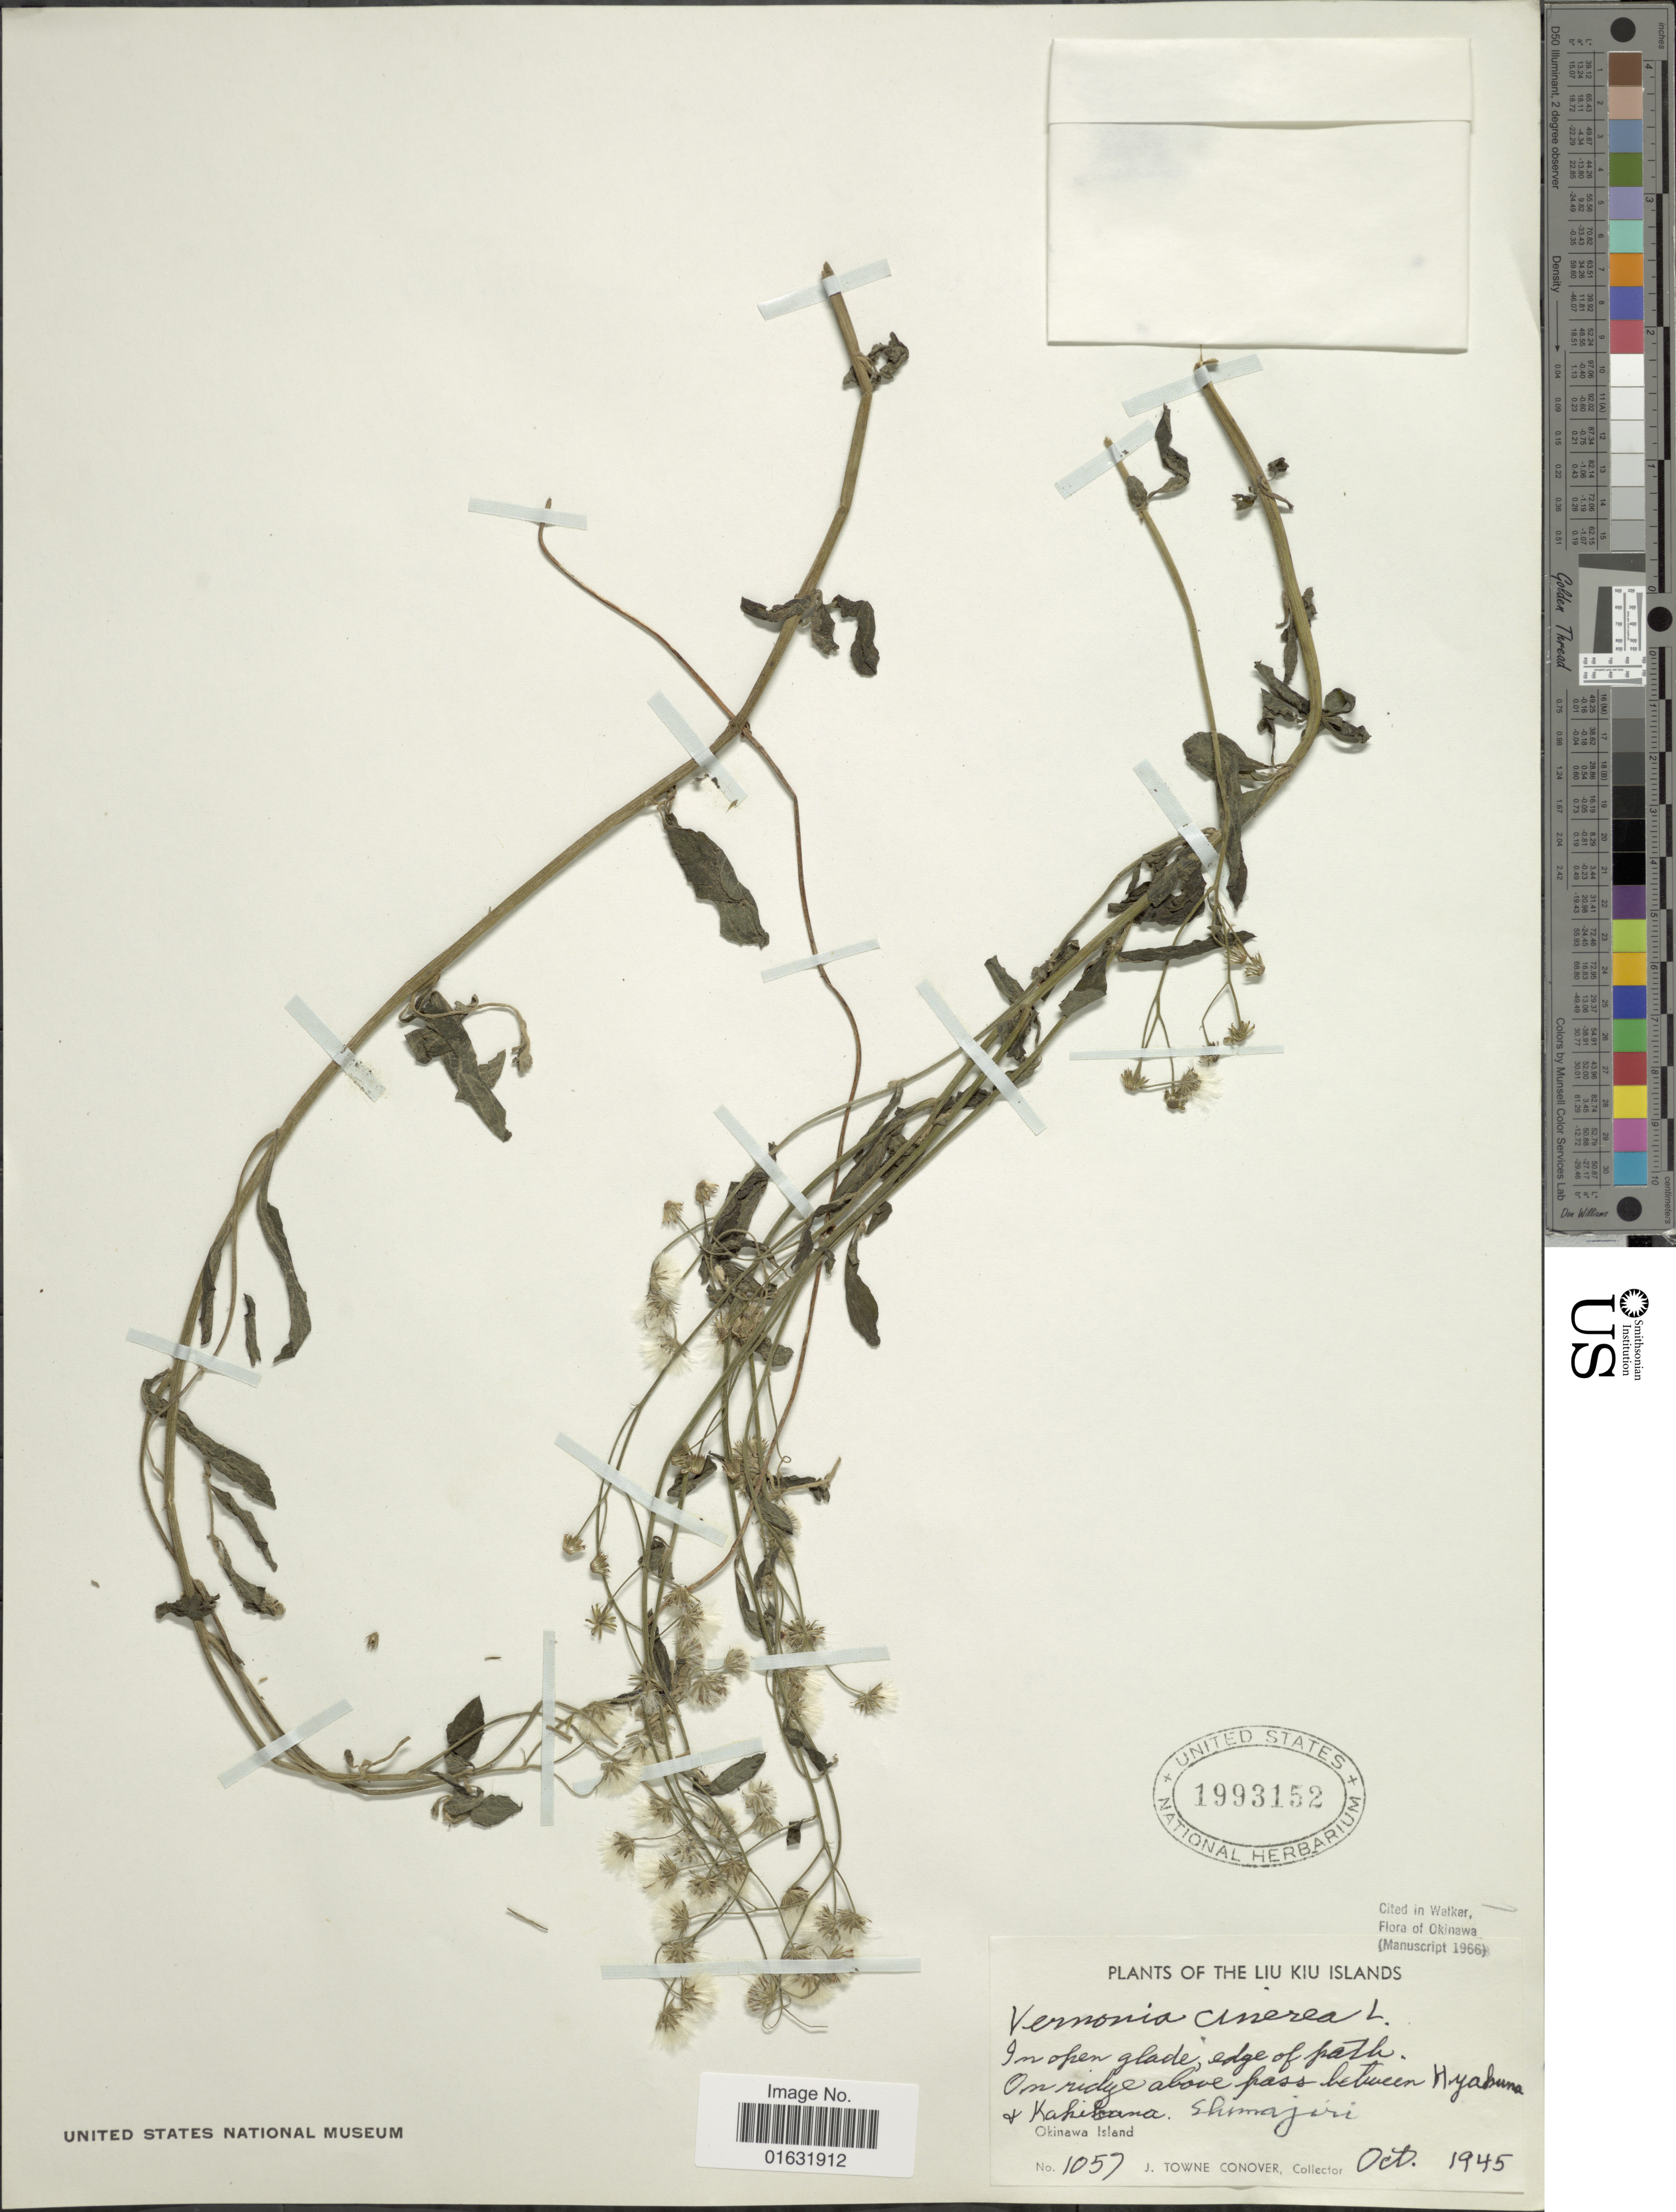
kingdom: Plantae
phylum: Tracheophyta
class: Magnoliopsida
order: Asterales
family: Asteraceae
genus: Cyanthillium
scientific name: Cyanthillium cinereum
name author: (L.) H. Rob.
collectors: J. T. Conover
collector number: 1057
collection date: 1945-10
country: Japan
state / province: Okinawa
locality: On ridge above pass between Hyakuna + Kakihara, Shimajari, The Liu Kiu Islands.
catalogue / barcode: US 1993152